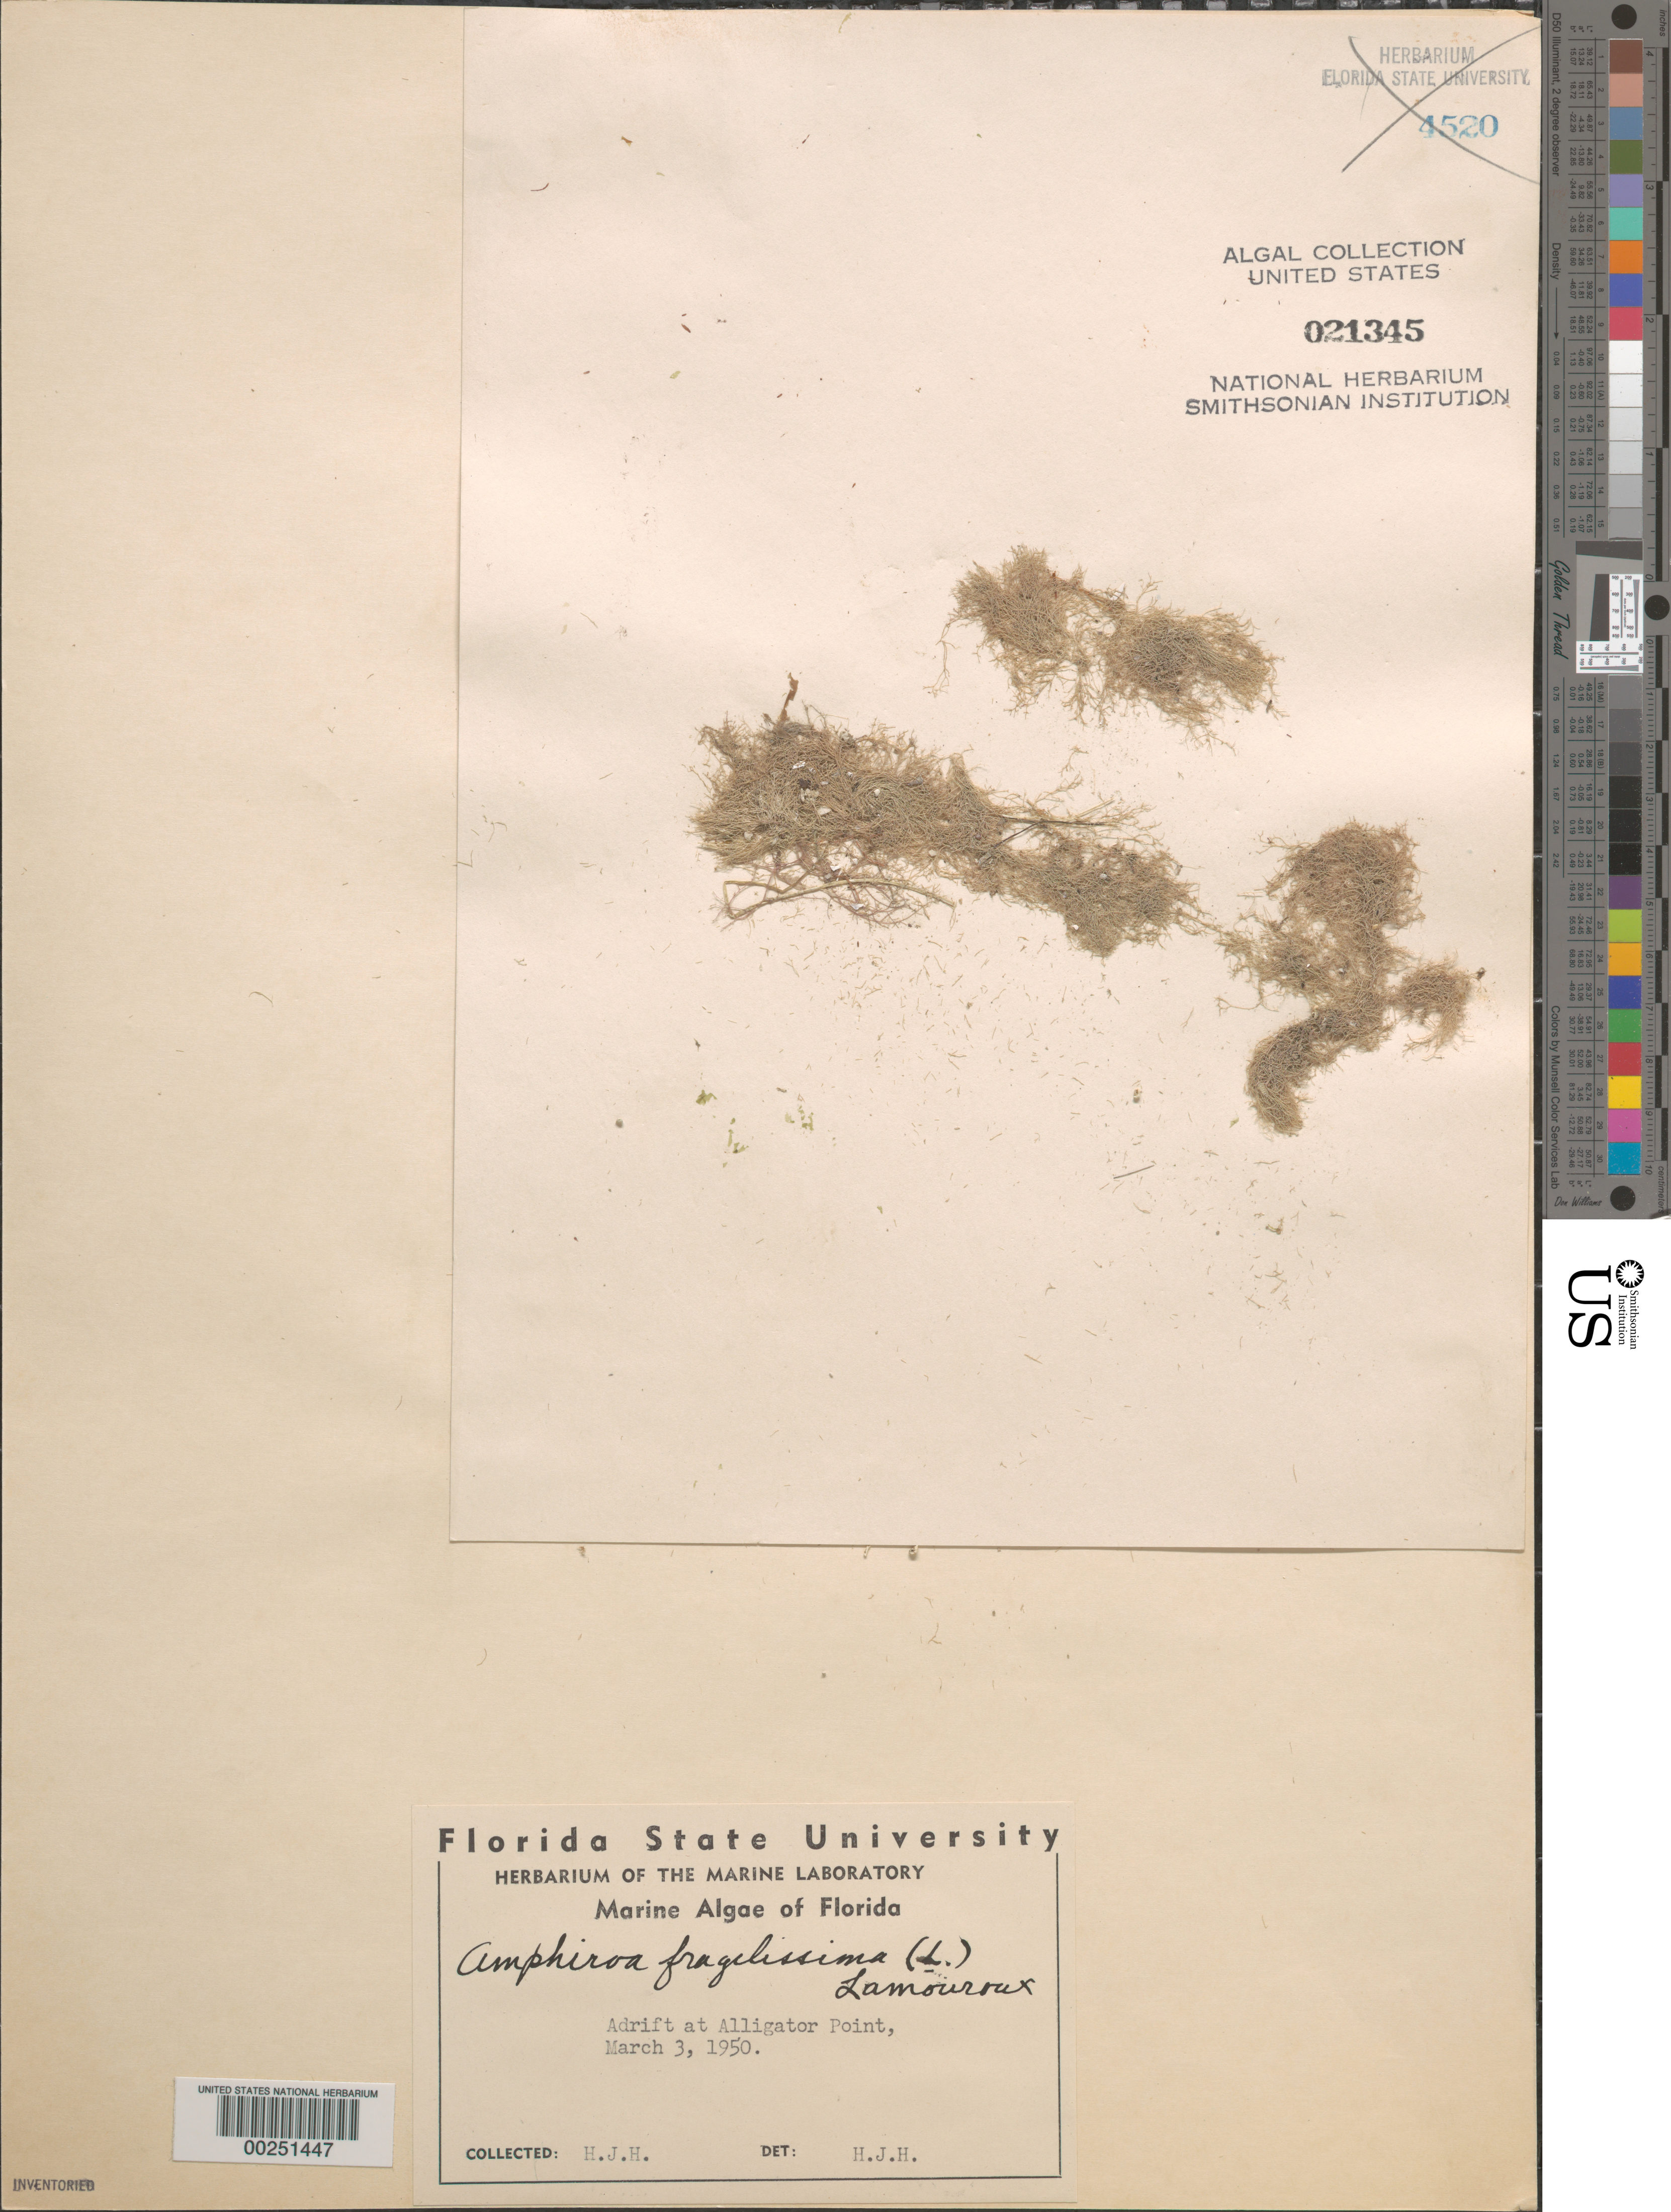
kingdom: Plantae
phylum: Rhodophyta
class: Florideophyceae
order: Corallinales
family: Lithophyllaceae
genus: Amphiroa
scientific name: Amphiroa fragilissima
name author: (L.) J.V.Lamouroux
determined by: Humm, Harold J.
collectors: H. J. Humm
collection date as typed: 03 Mar 1950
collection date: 1950-03-03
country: United States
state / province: Florida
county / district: Franklin County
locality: Alligator Point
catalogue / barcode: US 21345